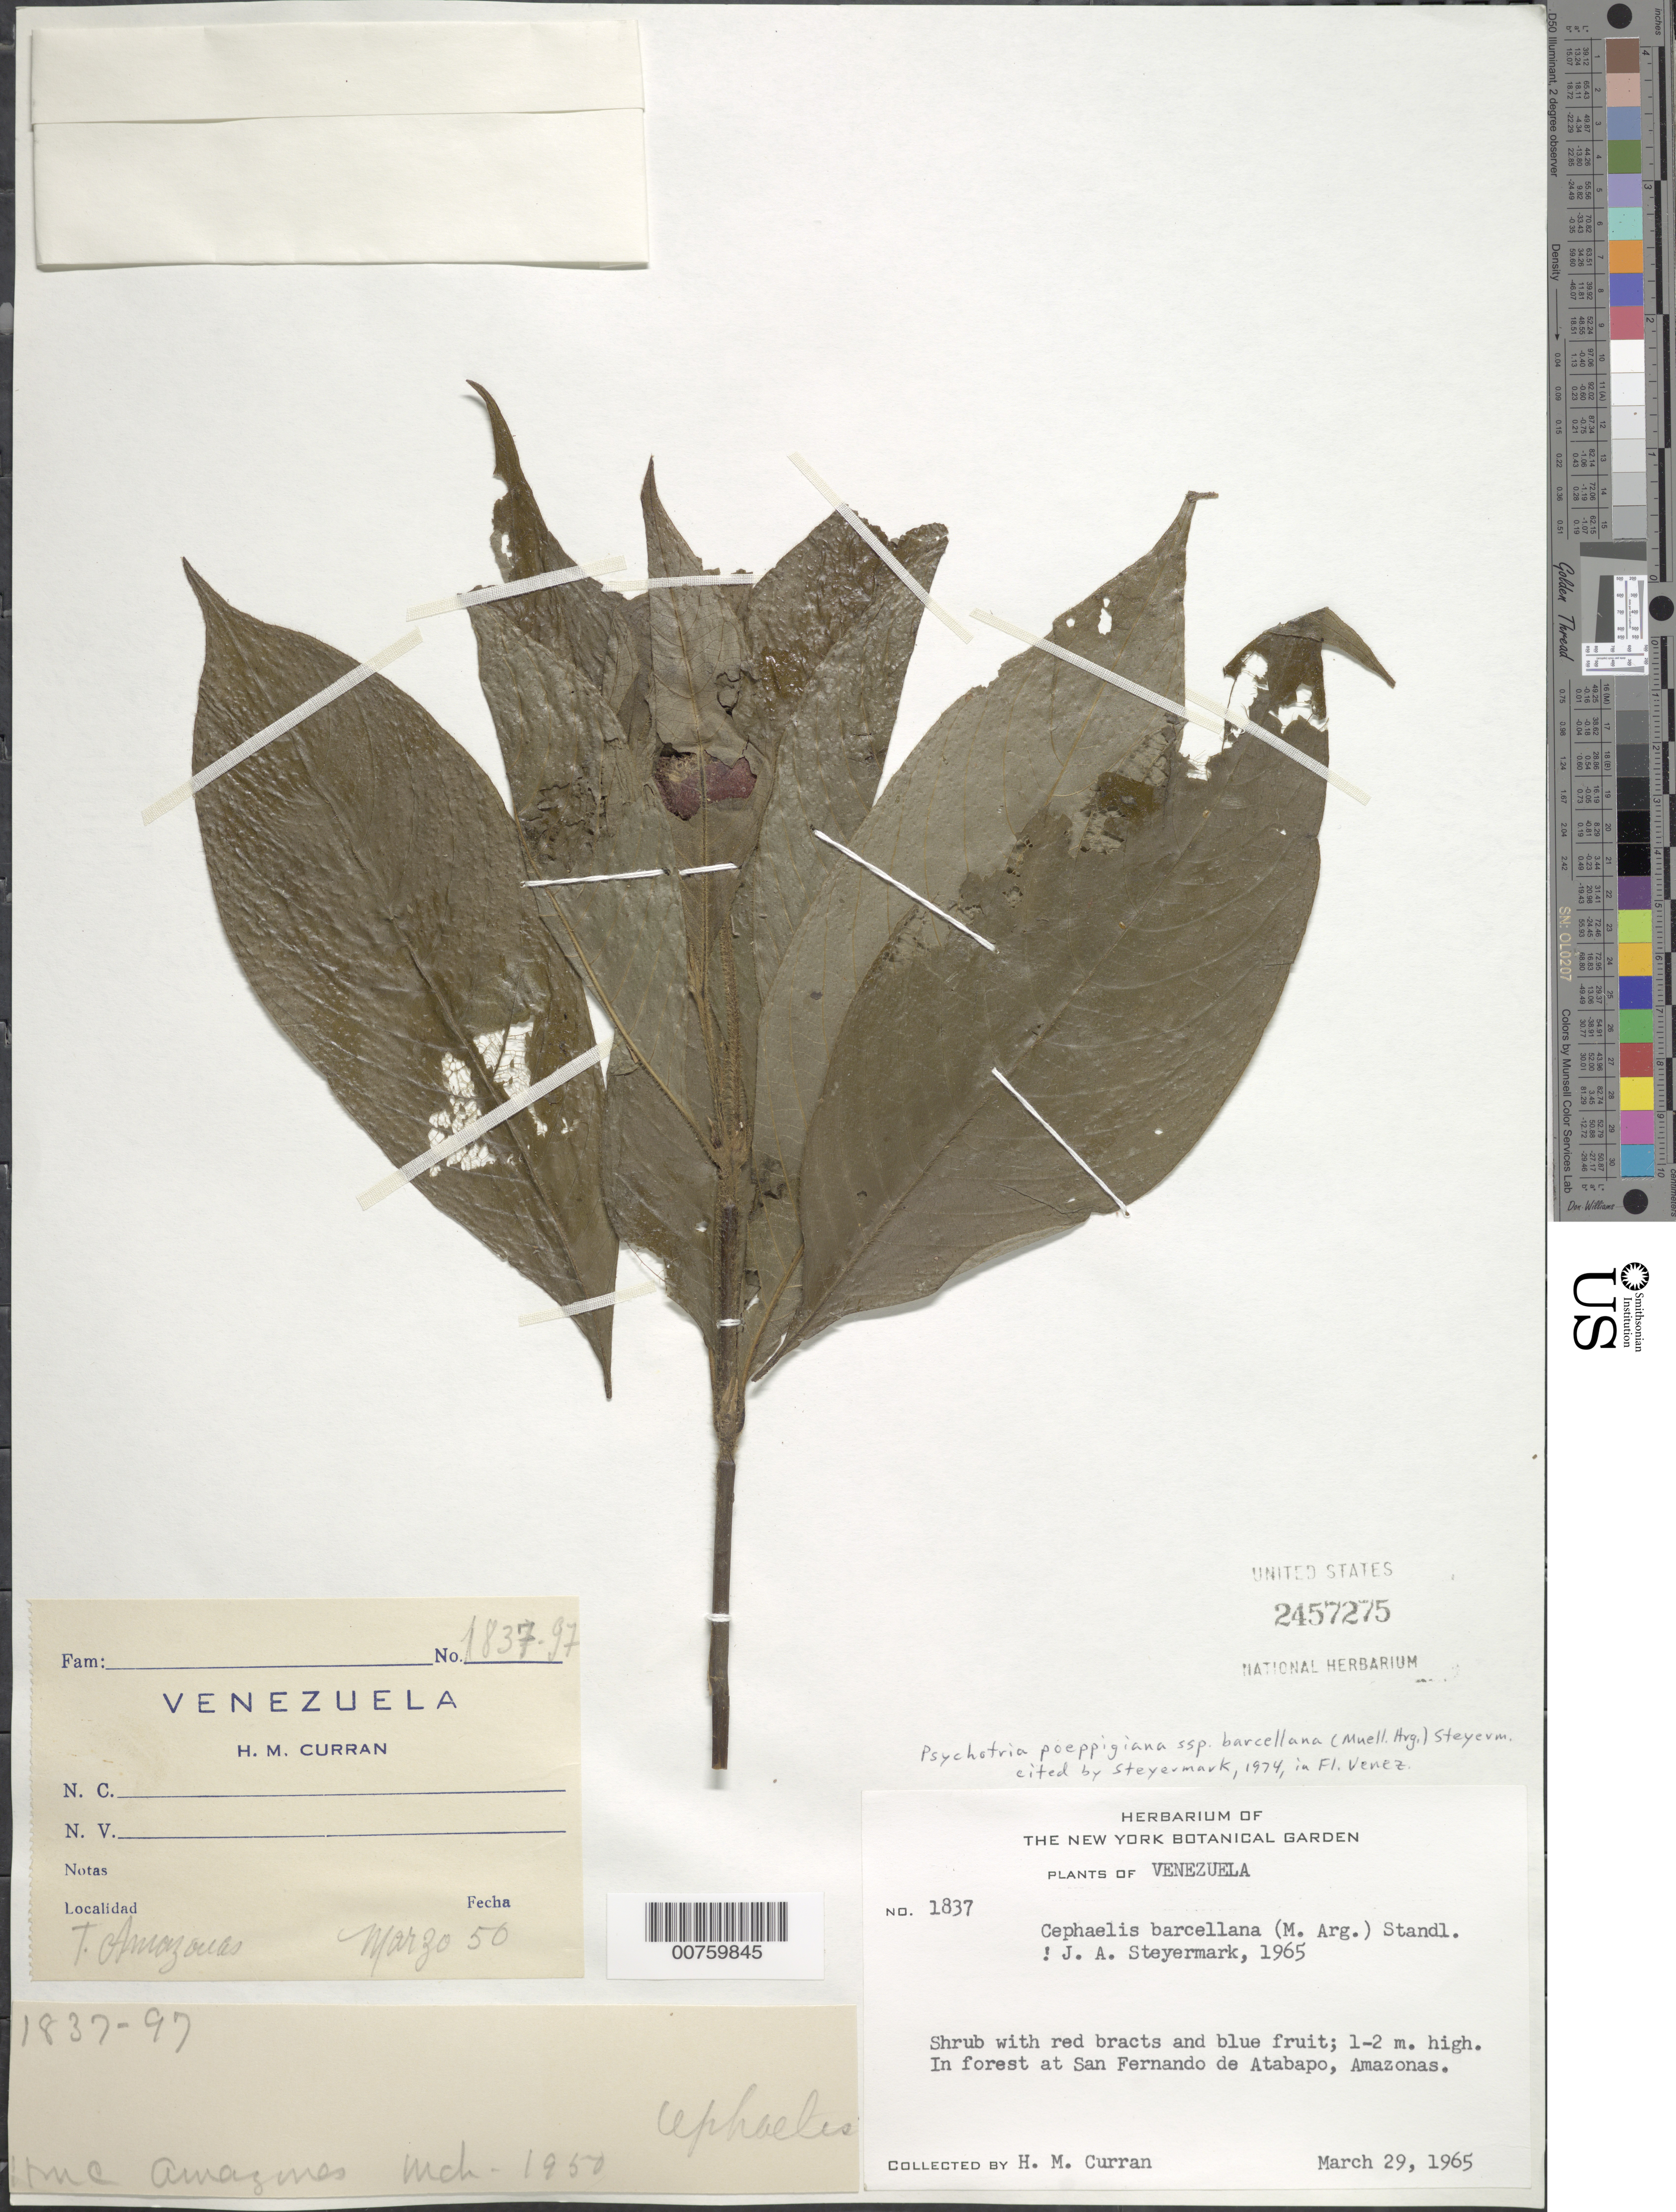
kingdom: Plantae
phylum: Tracheophyta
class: Magnoliopsida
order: Gentianales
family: Rubiaceae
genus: Psychotria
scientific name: Psychotria poeppigiana subsp. barcellana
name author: (Müll. Arg.) Steyerm.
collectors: H. M. Curran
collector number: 1837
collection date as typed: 29-Mar-65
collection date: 1965-03-29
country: Venezuela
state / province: Amazonas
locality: San Fernando de Atabapo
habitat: Forest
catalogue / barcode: US 2457275